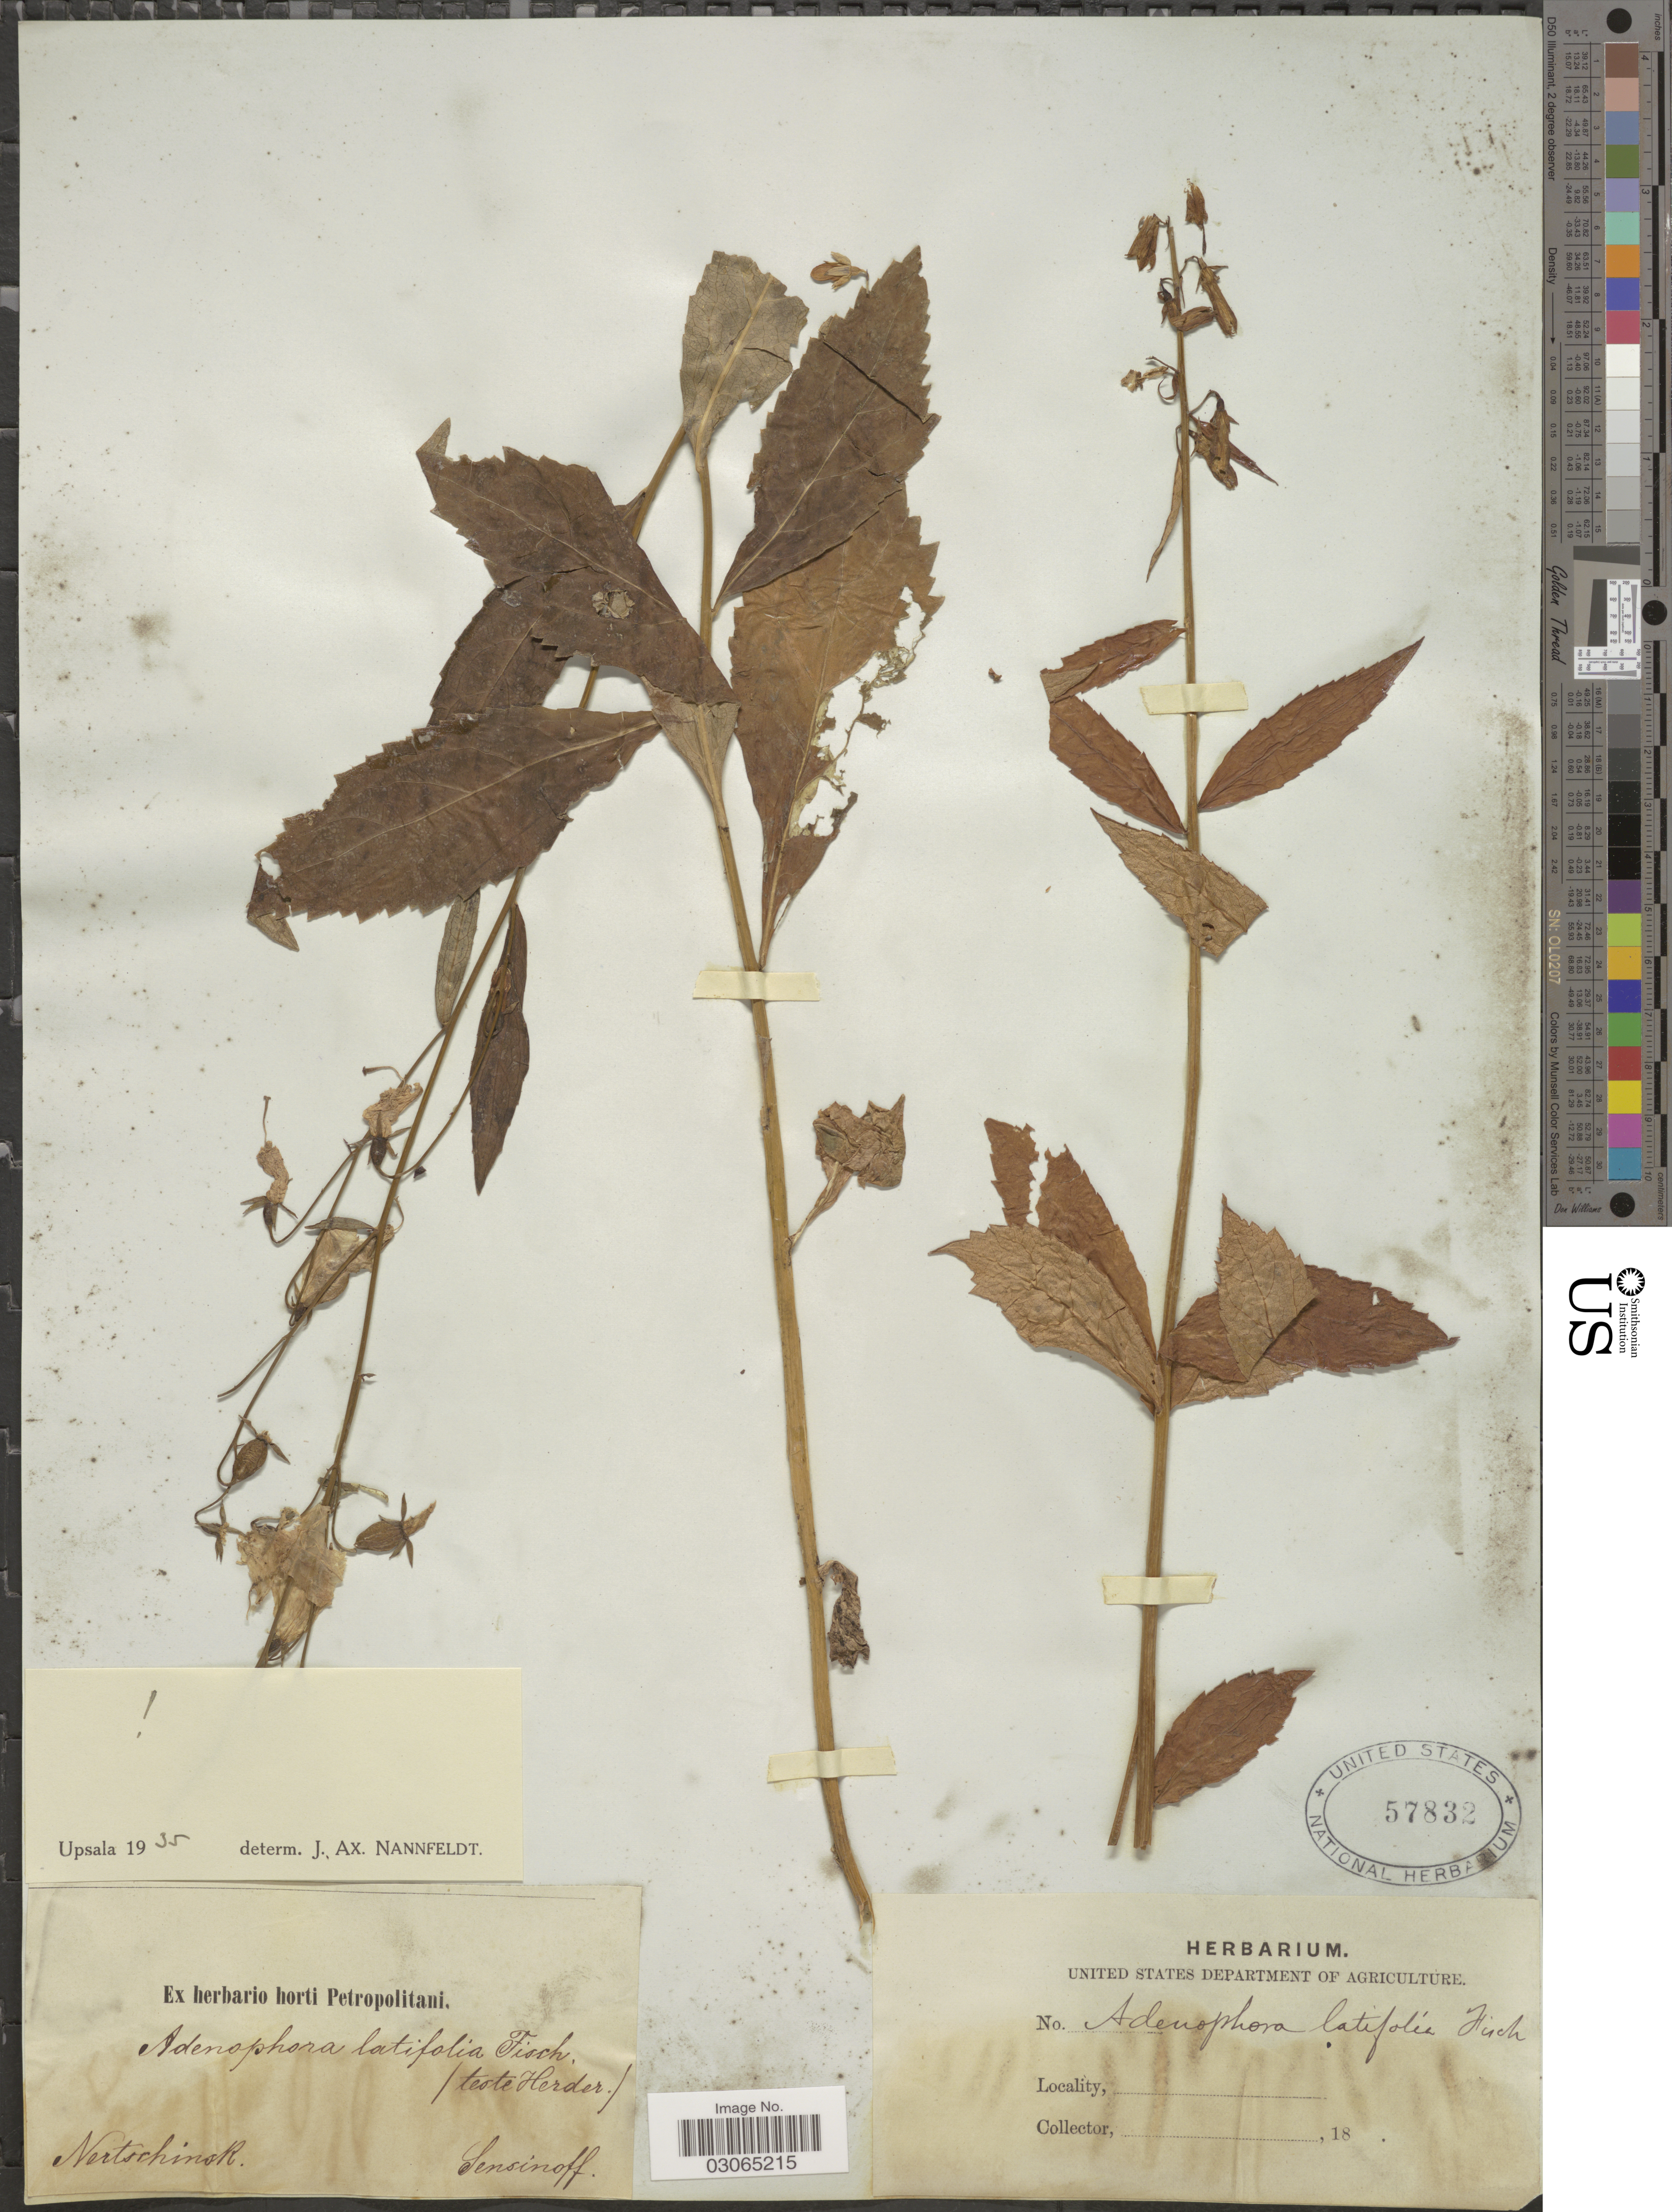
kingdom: Plantae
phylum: Tracheophyta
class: Magnoliopsida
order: Asterales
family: Campanulaceae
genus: Adenophora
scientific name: Adenophora latifolia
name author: Fisch.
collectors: Sensinoff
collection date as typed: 18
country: Russian Federation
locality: Nertschinsk.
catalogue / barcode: US 57832